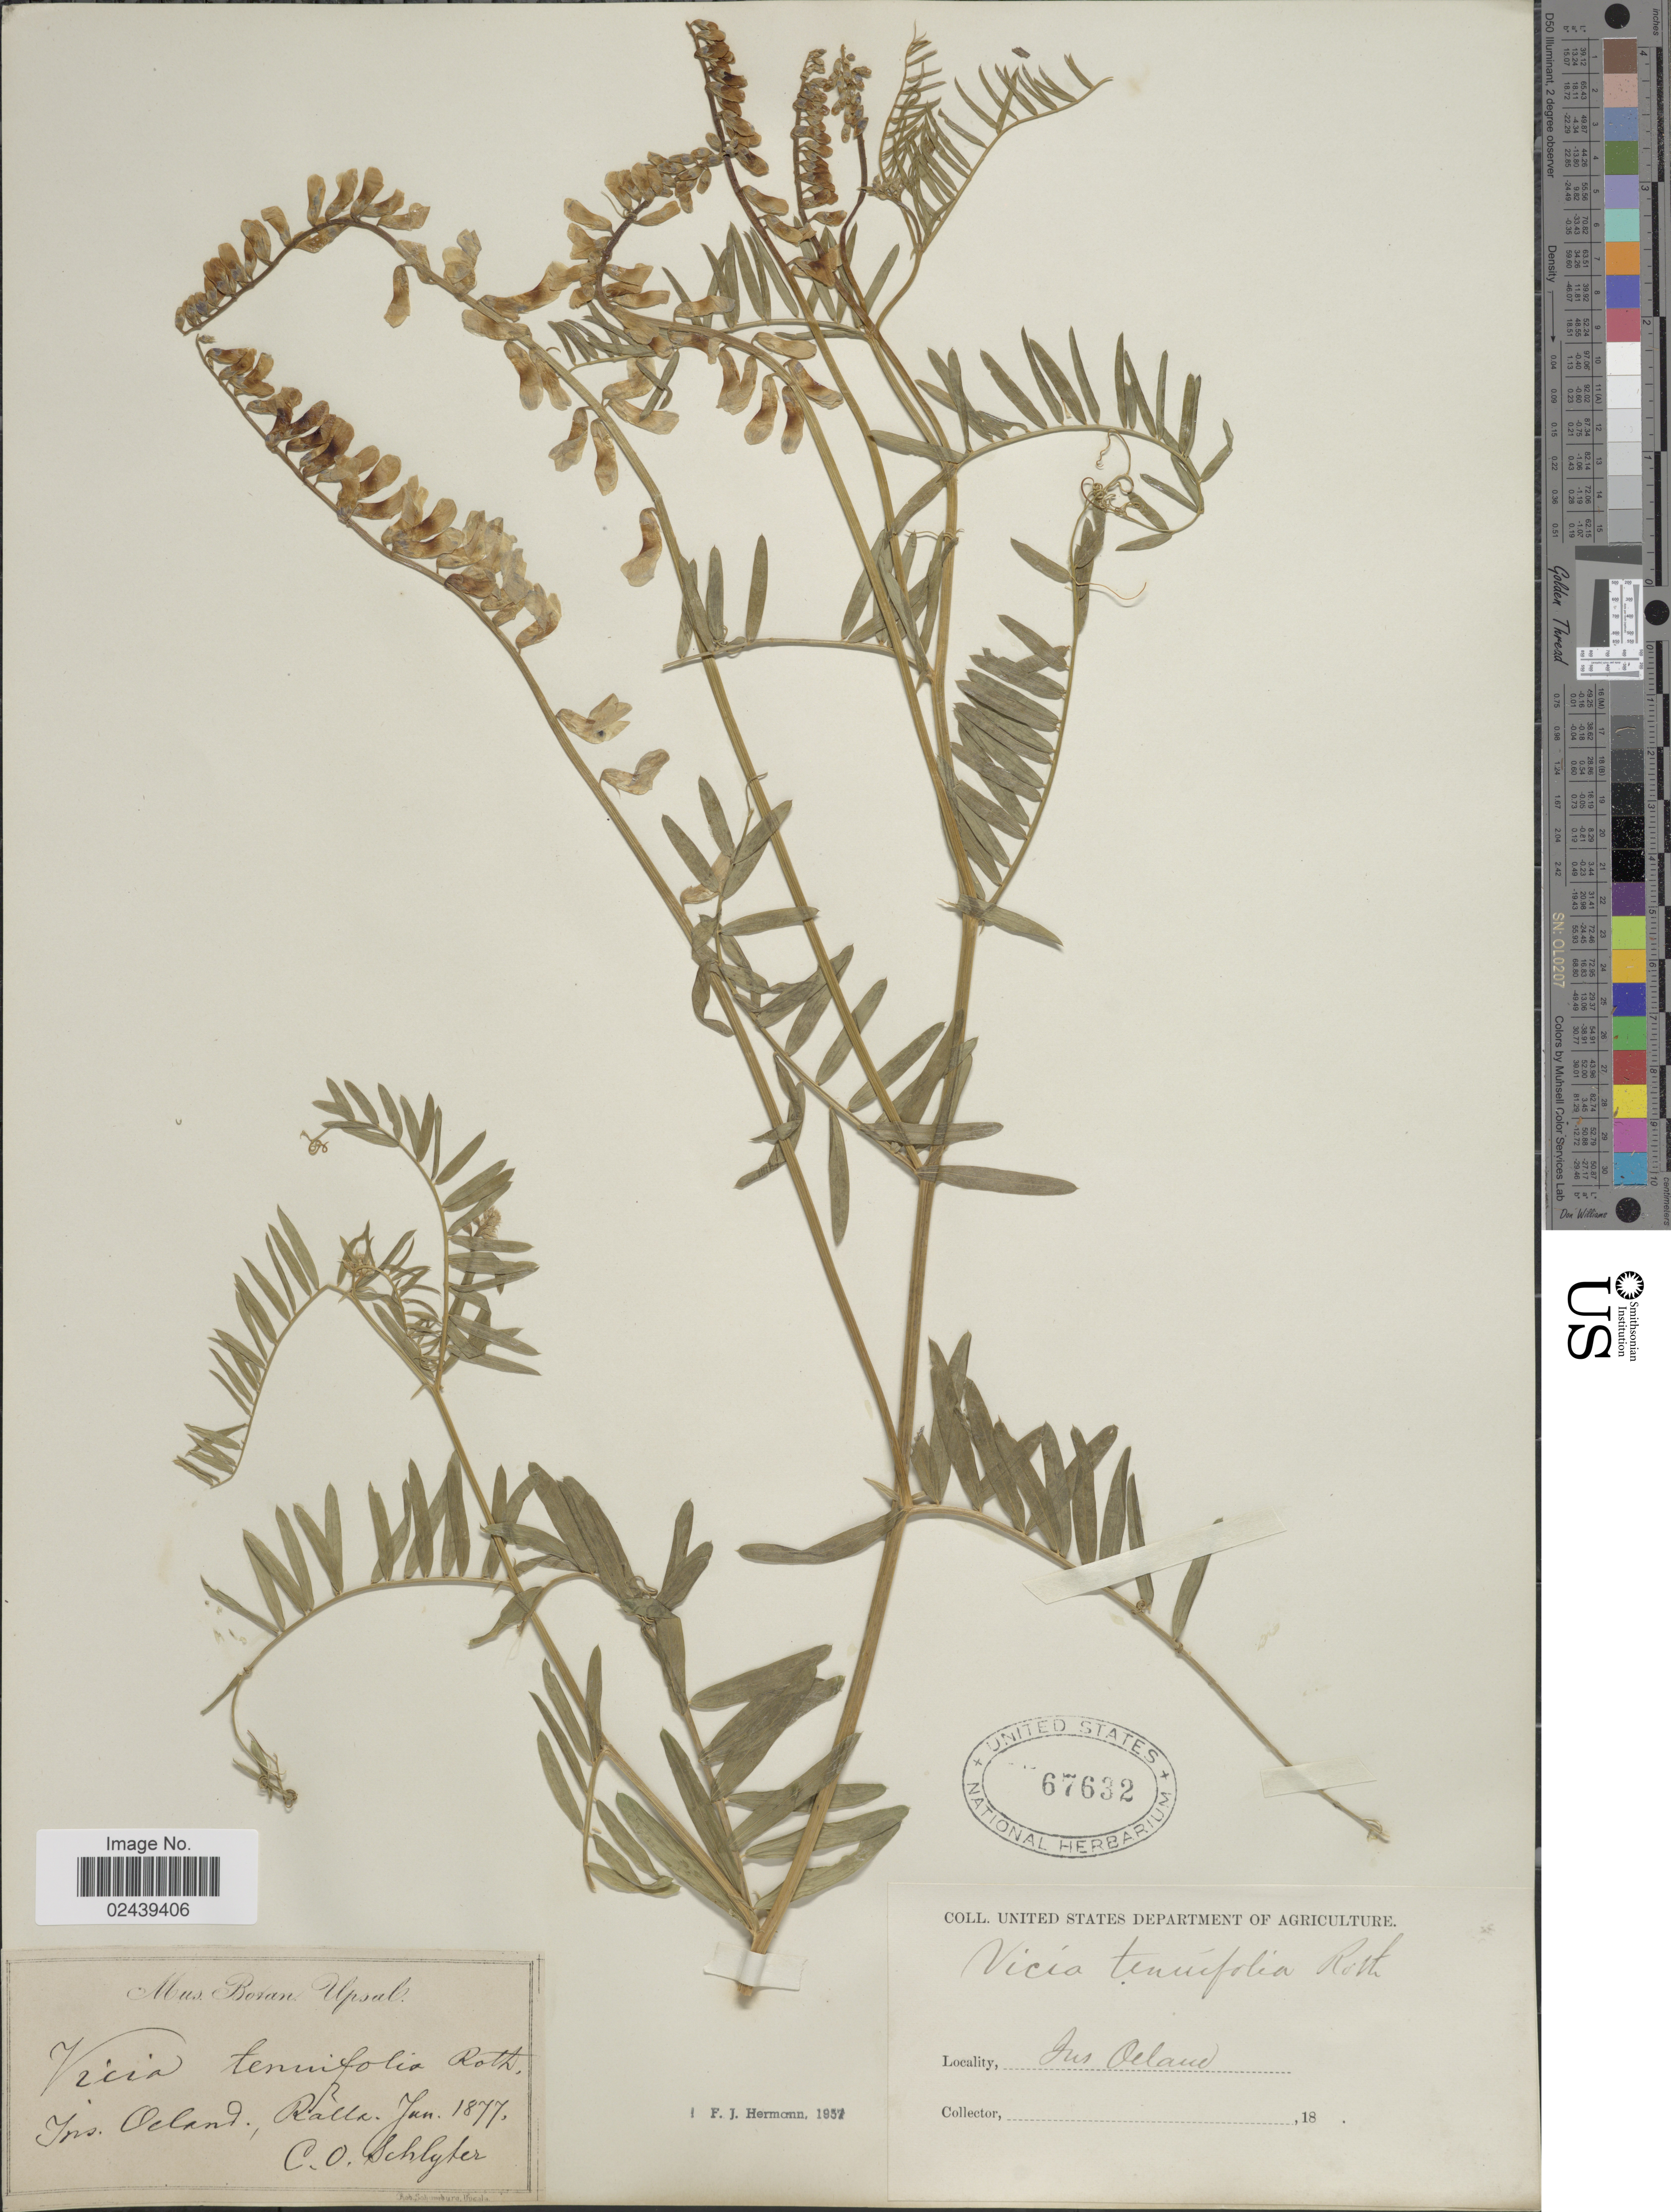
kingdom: Plantae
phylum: Tracheophyta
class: Magnoliopsida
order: Fabales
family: Fabaceae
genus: Vicia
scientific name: Vicia tenuifolia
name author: Ten.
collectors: C. Schlyter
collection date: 1877-06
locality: Ins, Oeland, Ralla [interpreted]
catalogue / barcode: US 67632